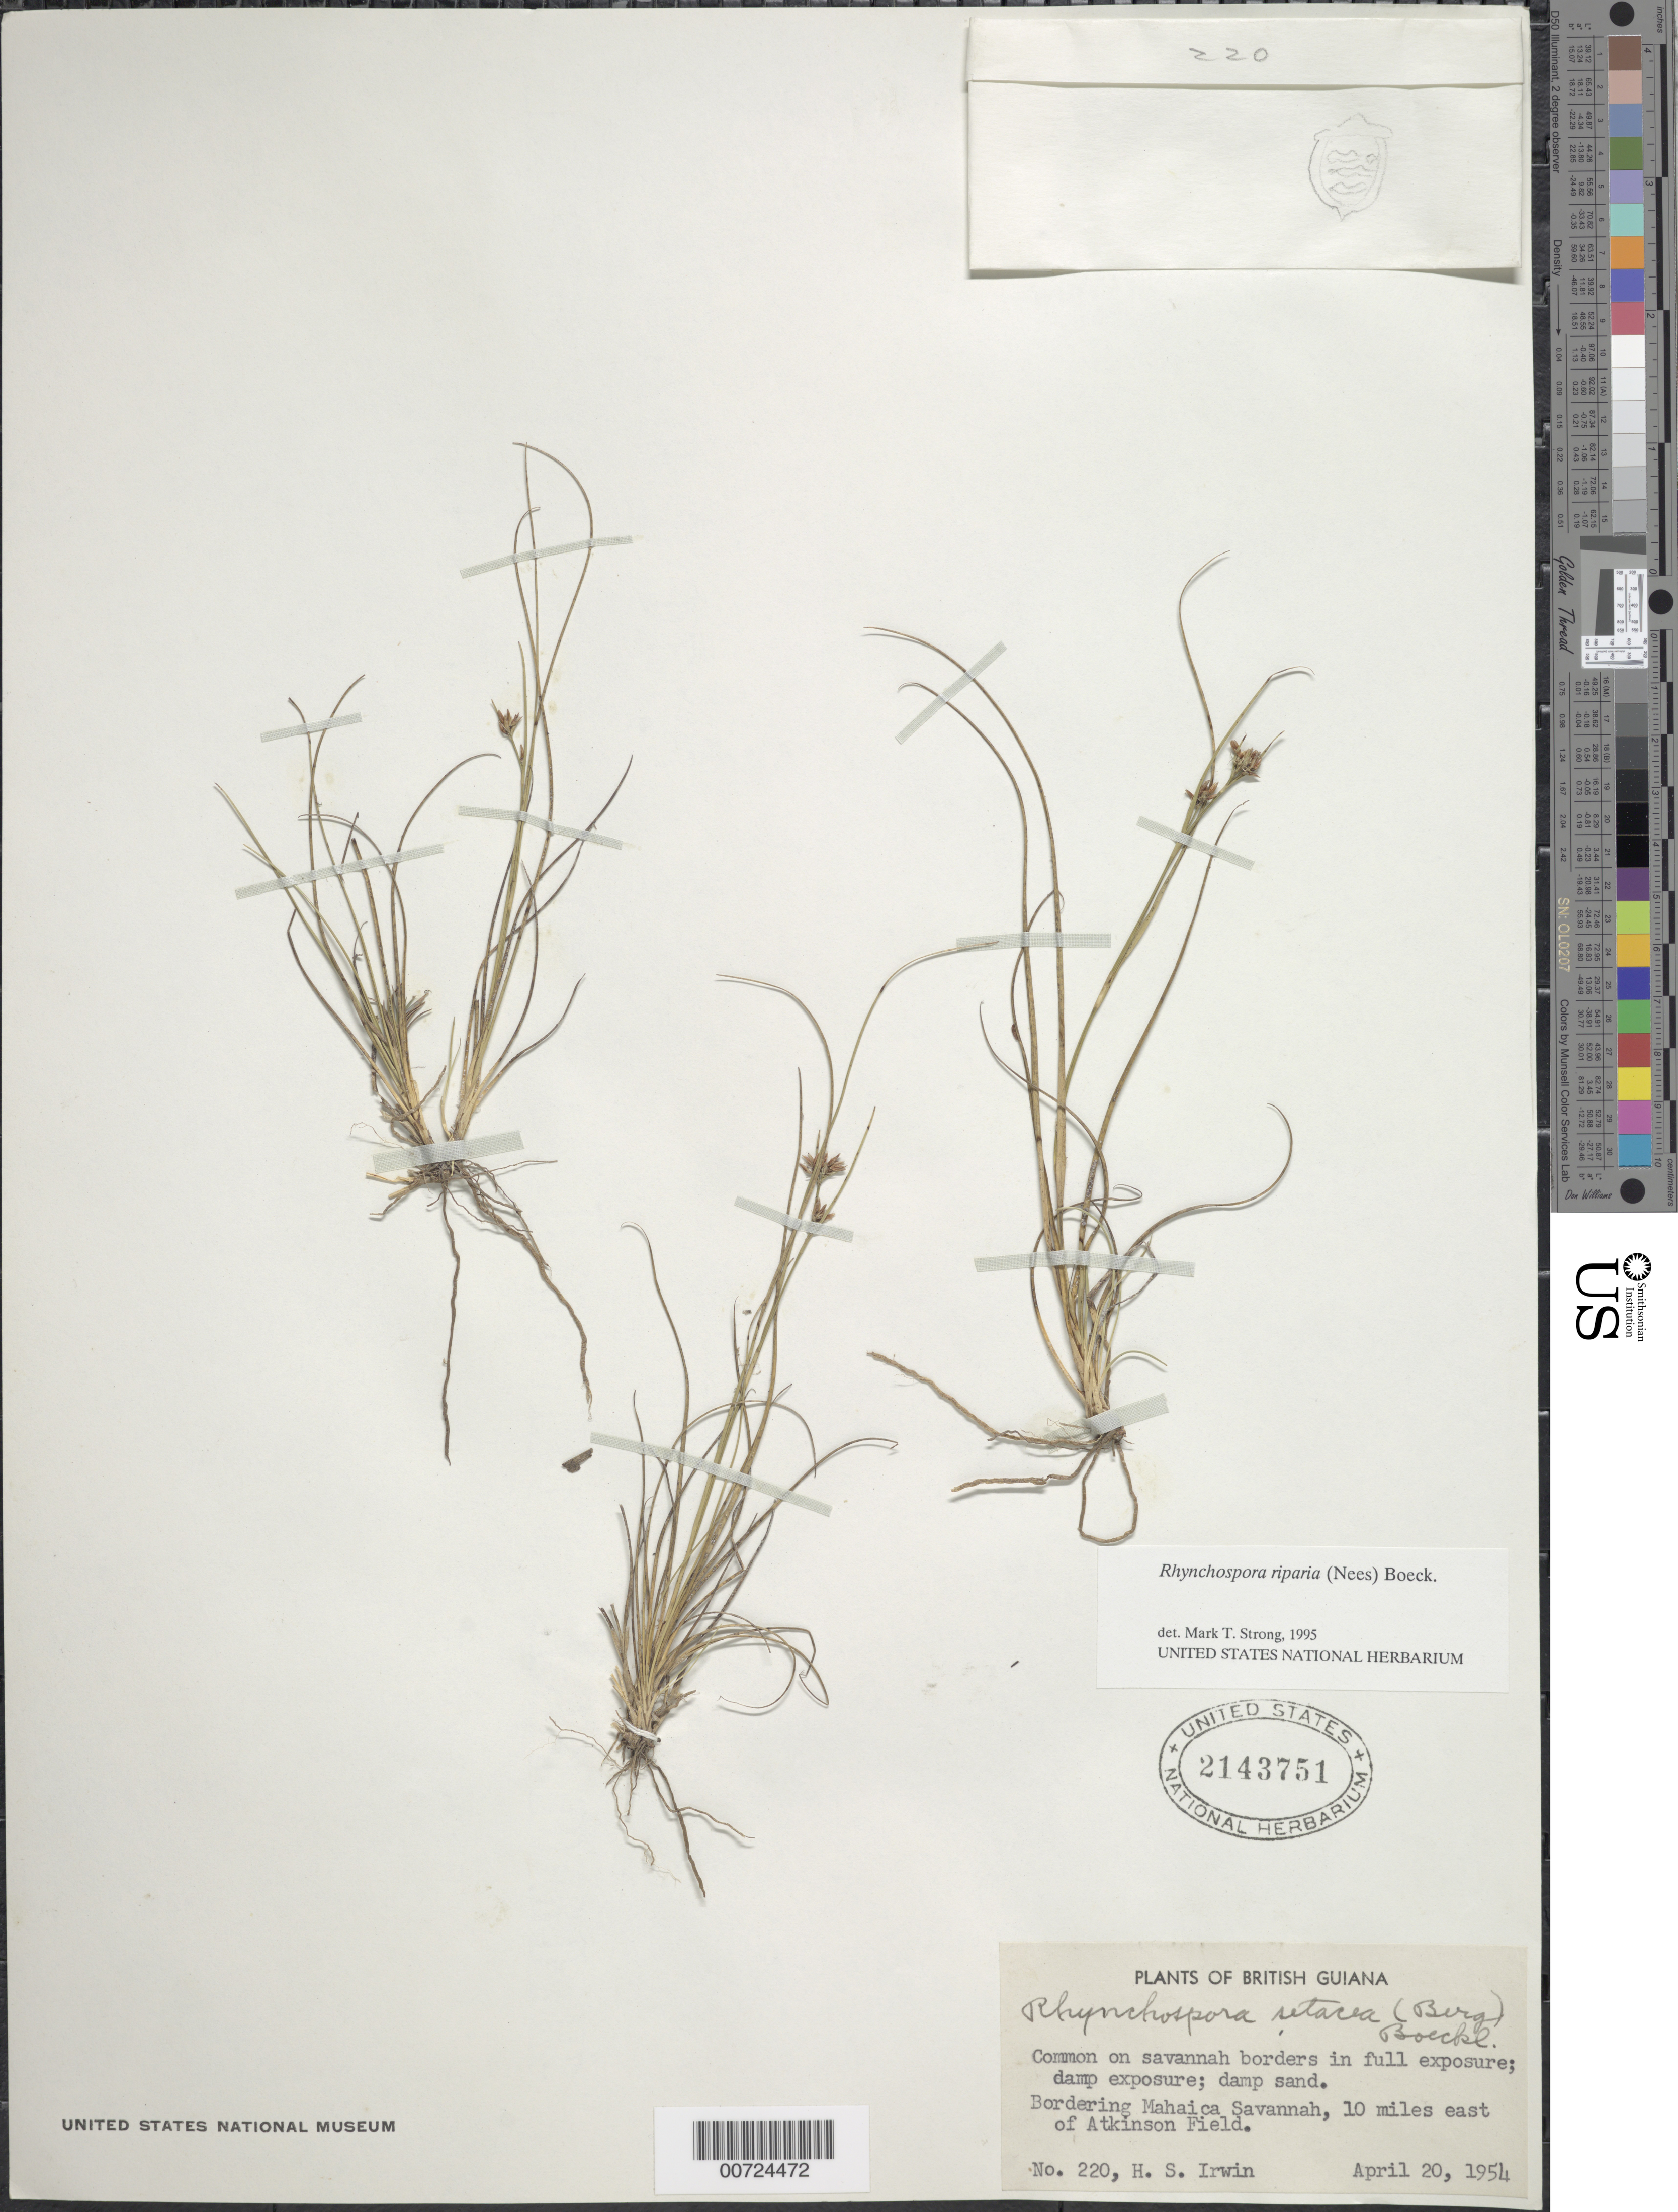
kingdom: Plantae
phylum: Tracheophyta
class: Liliopsida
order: Poales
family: Cyperaceae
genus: Rhynchospora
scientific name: Rhynchospora riparia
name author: (Nees) Boeckeler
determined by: Strong, M. T., (US), Smithsonian Institution - National Museum of Natural History (UNITED STATES)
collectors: H. Irwin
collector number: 220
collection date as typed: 20-Apr-54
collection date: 1954-04-20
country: Guyana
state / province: Demerara-Mahaica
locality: Mahaica Savannah, 10 miles east of Atkinson Field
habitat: Savanna borders in full exposure, damp exposure; damp sand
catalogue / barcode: US 2143751